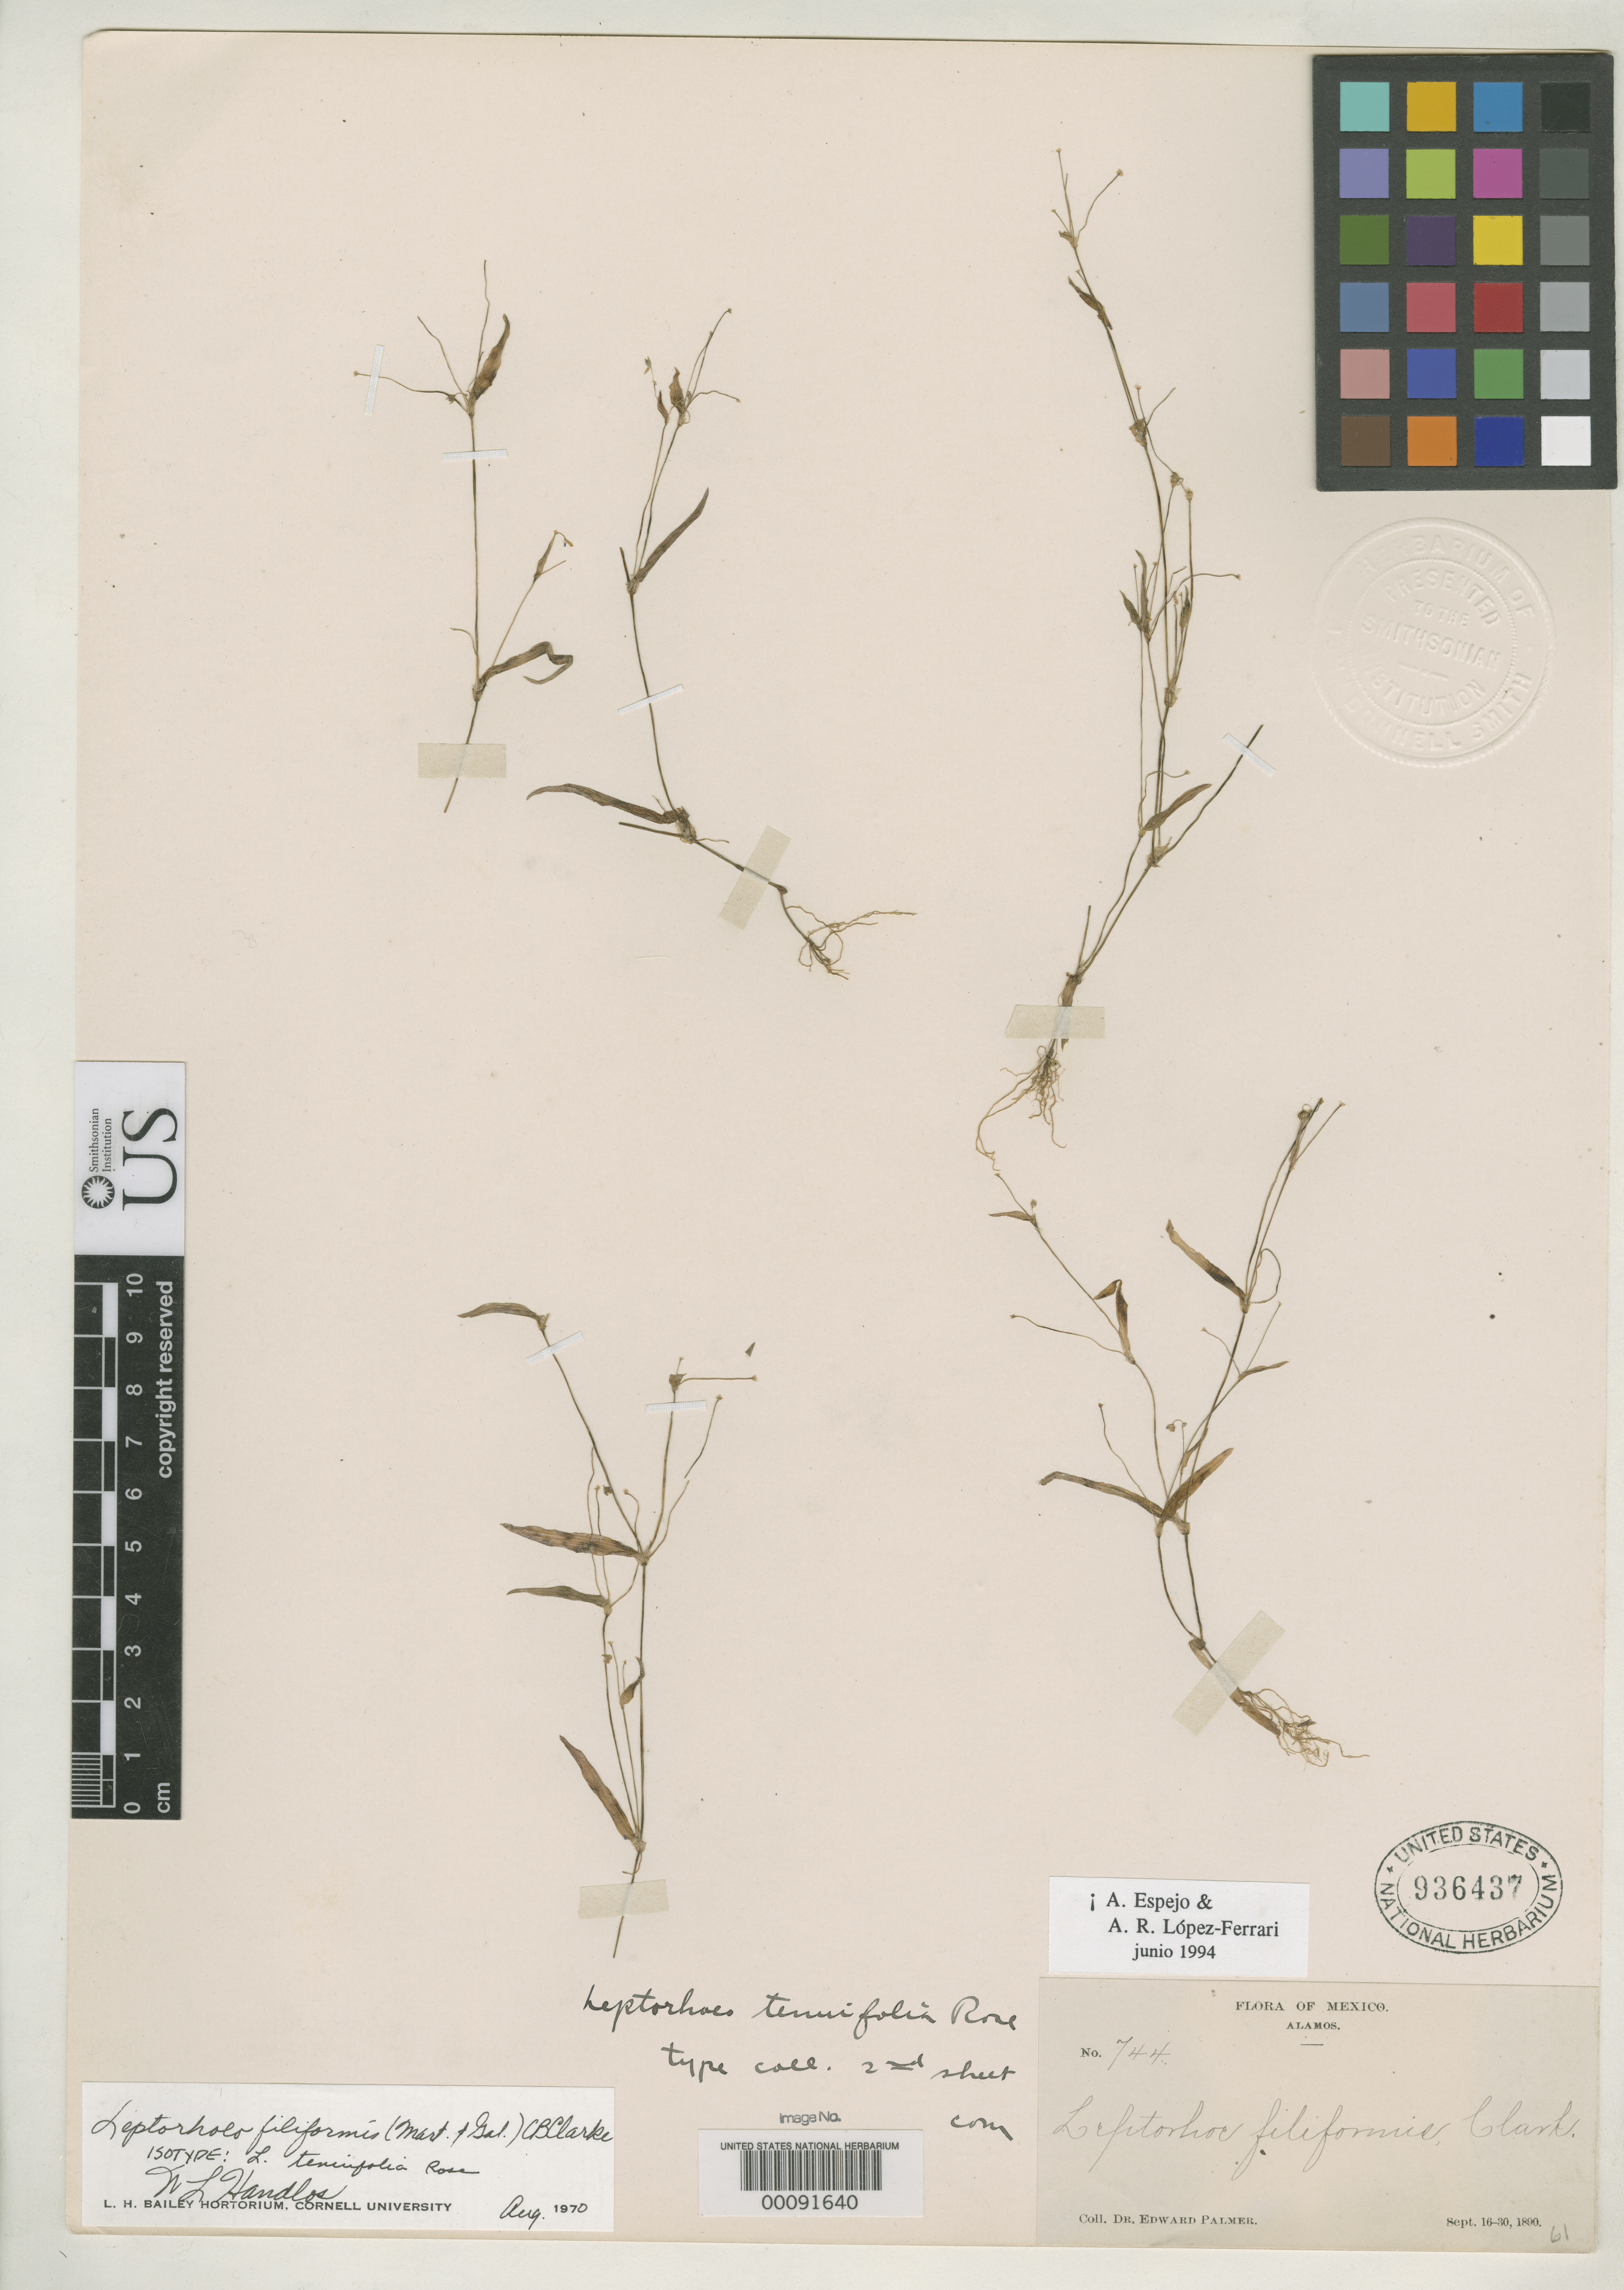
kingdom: Plantae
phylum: Tracheophyta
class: Liliopsida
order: Commelinales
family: Commelinaceae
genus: Leptorhoeo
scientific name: Leptorhoeo tenuifolia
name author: Rose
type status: Isotype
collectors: E. Palmer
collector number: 744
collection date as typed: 16 Sep 1890 to 30 Sep 1890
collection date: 1890-09-16/1890-09-30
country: Mexico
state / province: Sonora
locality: Alamos.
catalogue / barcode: US 936437